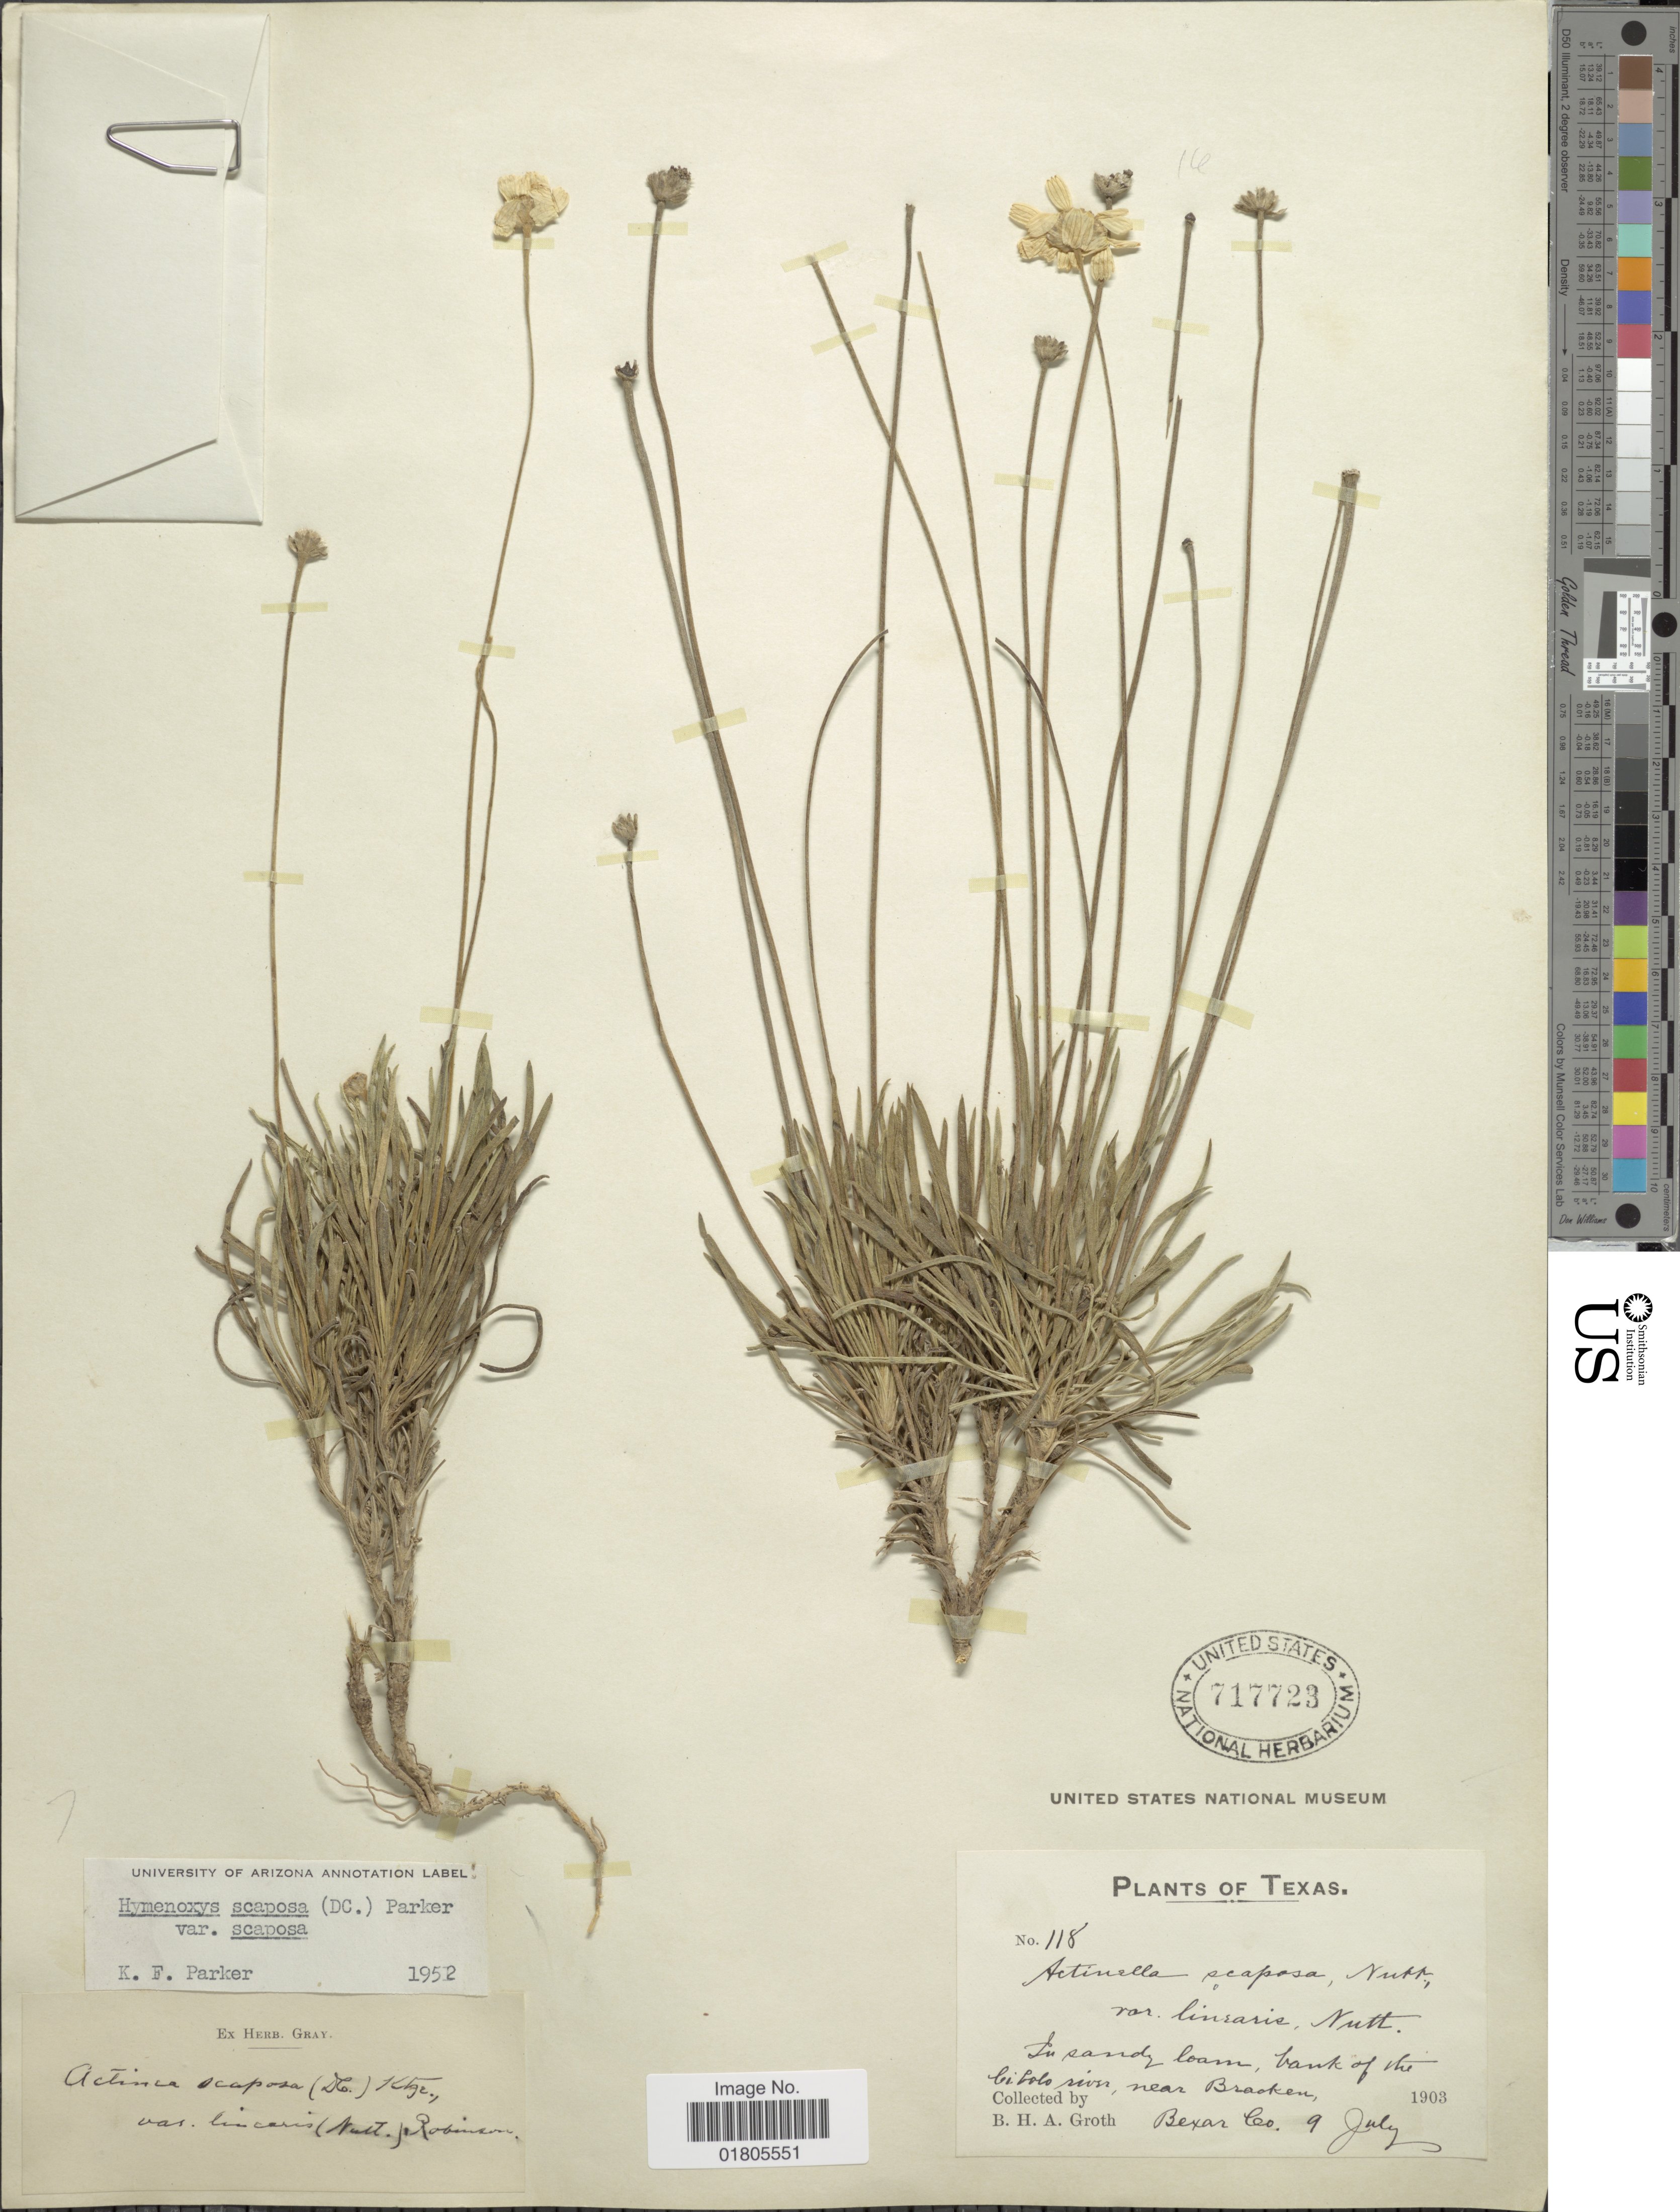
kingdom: Plantae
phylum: Tracheophyta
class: Magnoliopsida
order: Asterales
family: Asteraceae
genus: Actinea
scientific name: Actinea scaposa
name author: (DC.) Kuntze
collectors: B. Groth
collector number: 118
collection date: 1903-07-09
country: United States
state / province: Texas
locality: Bank of the Cibolo river, near Bracken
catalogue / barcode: US 717723